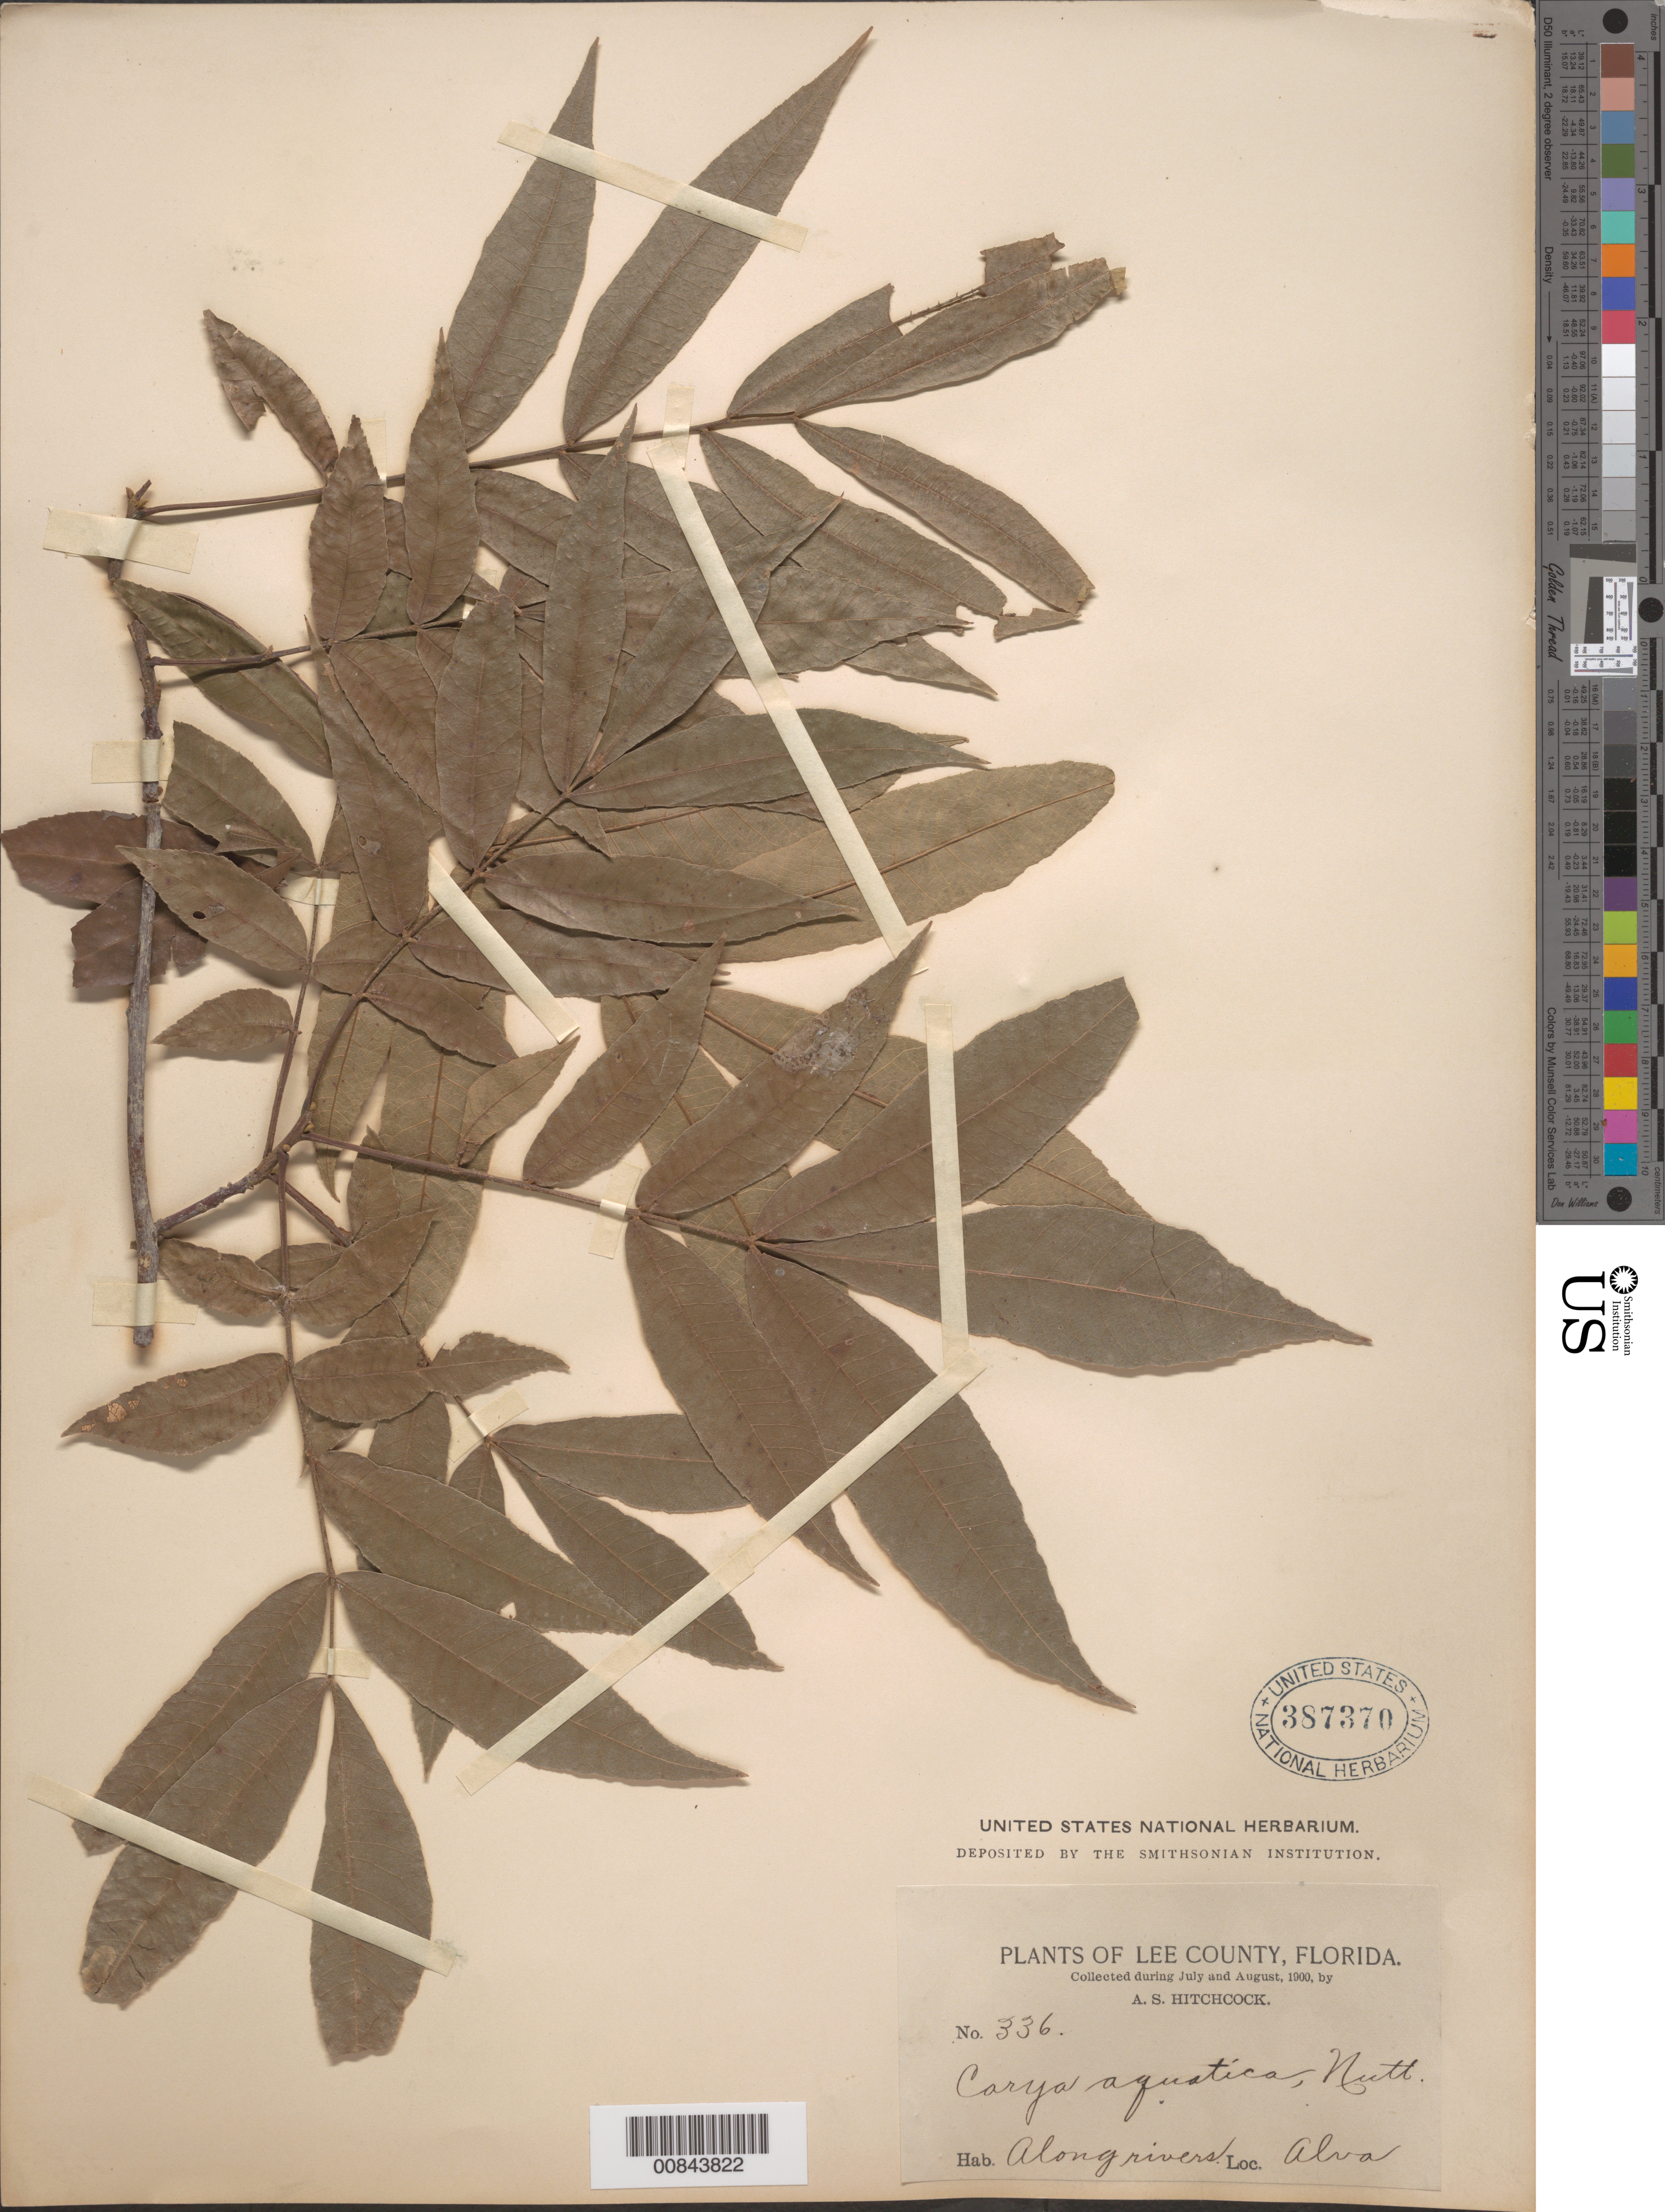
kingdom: Plantae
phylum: Tracheophyta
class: Magnoliopsida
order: Fagales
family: Juglandaceae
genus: Carya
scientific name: Carya aquatica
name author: (F. Michx.) Nutt.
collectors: A. S. Hitchcock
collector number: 336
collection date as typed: Jul 1900 to -- Aug 1900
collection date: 1900-07/1900-08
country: United States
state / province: Florida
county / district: Lee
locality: Alva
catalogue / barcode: US 387370